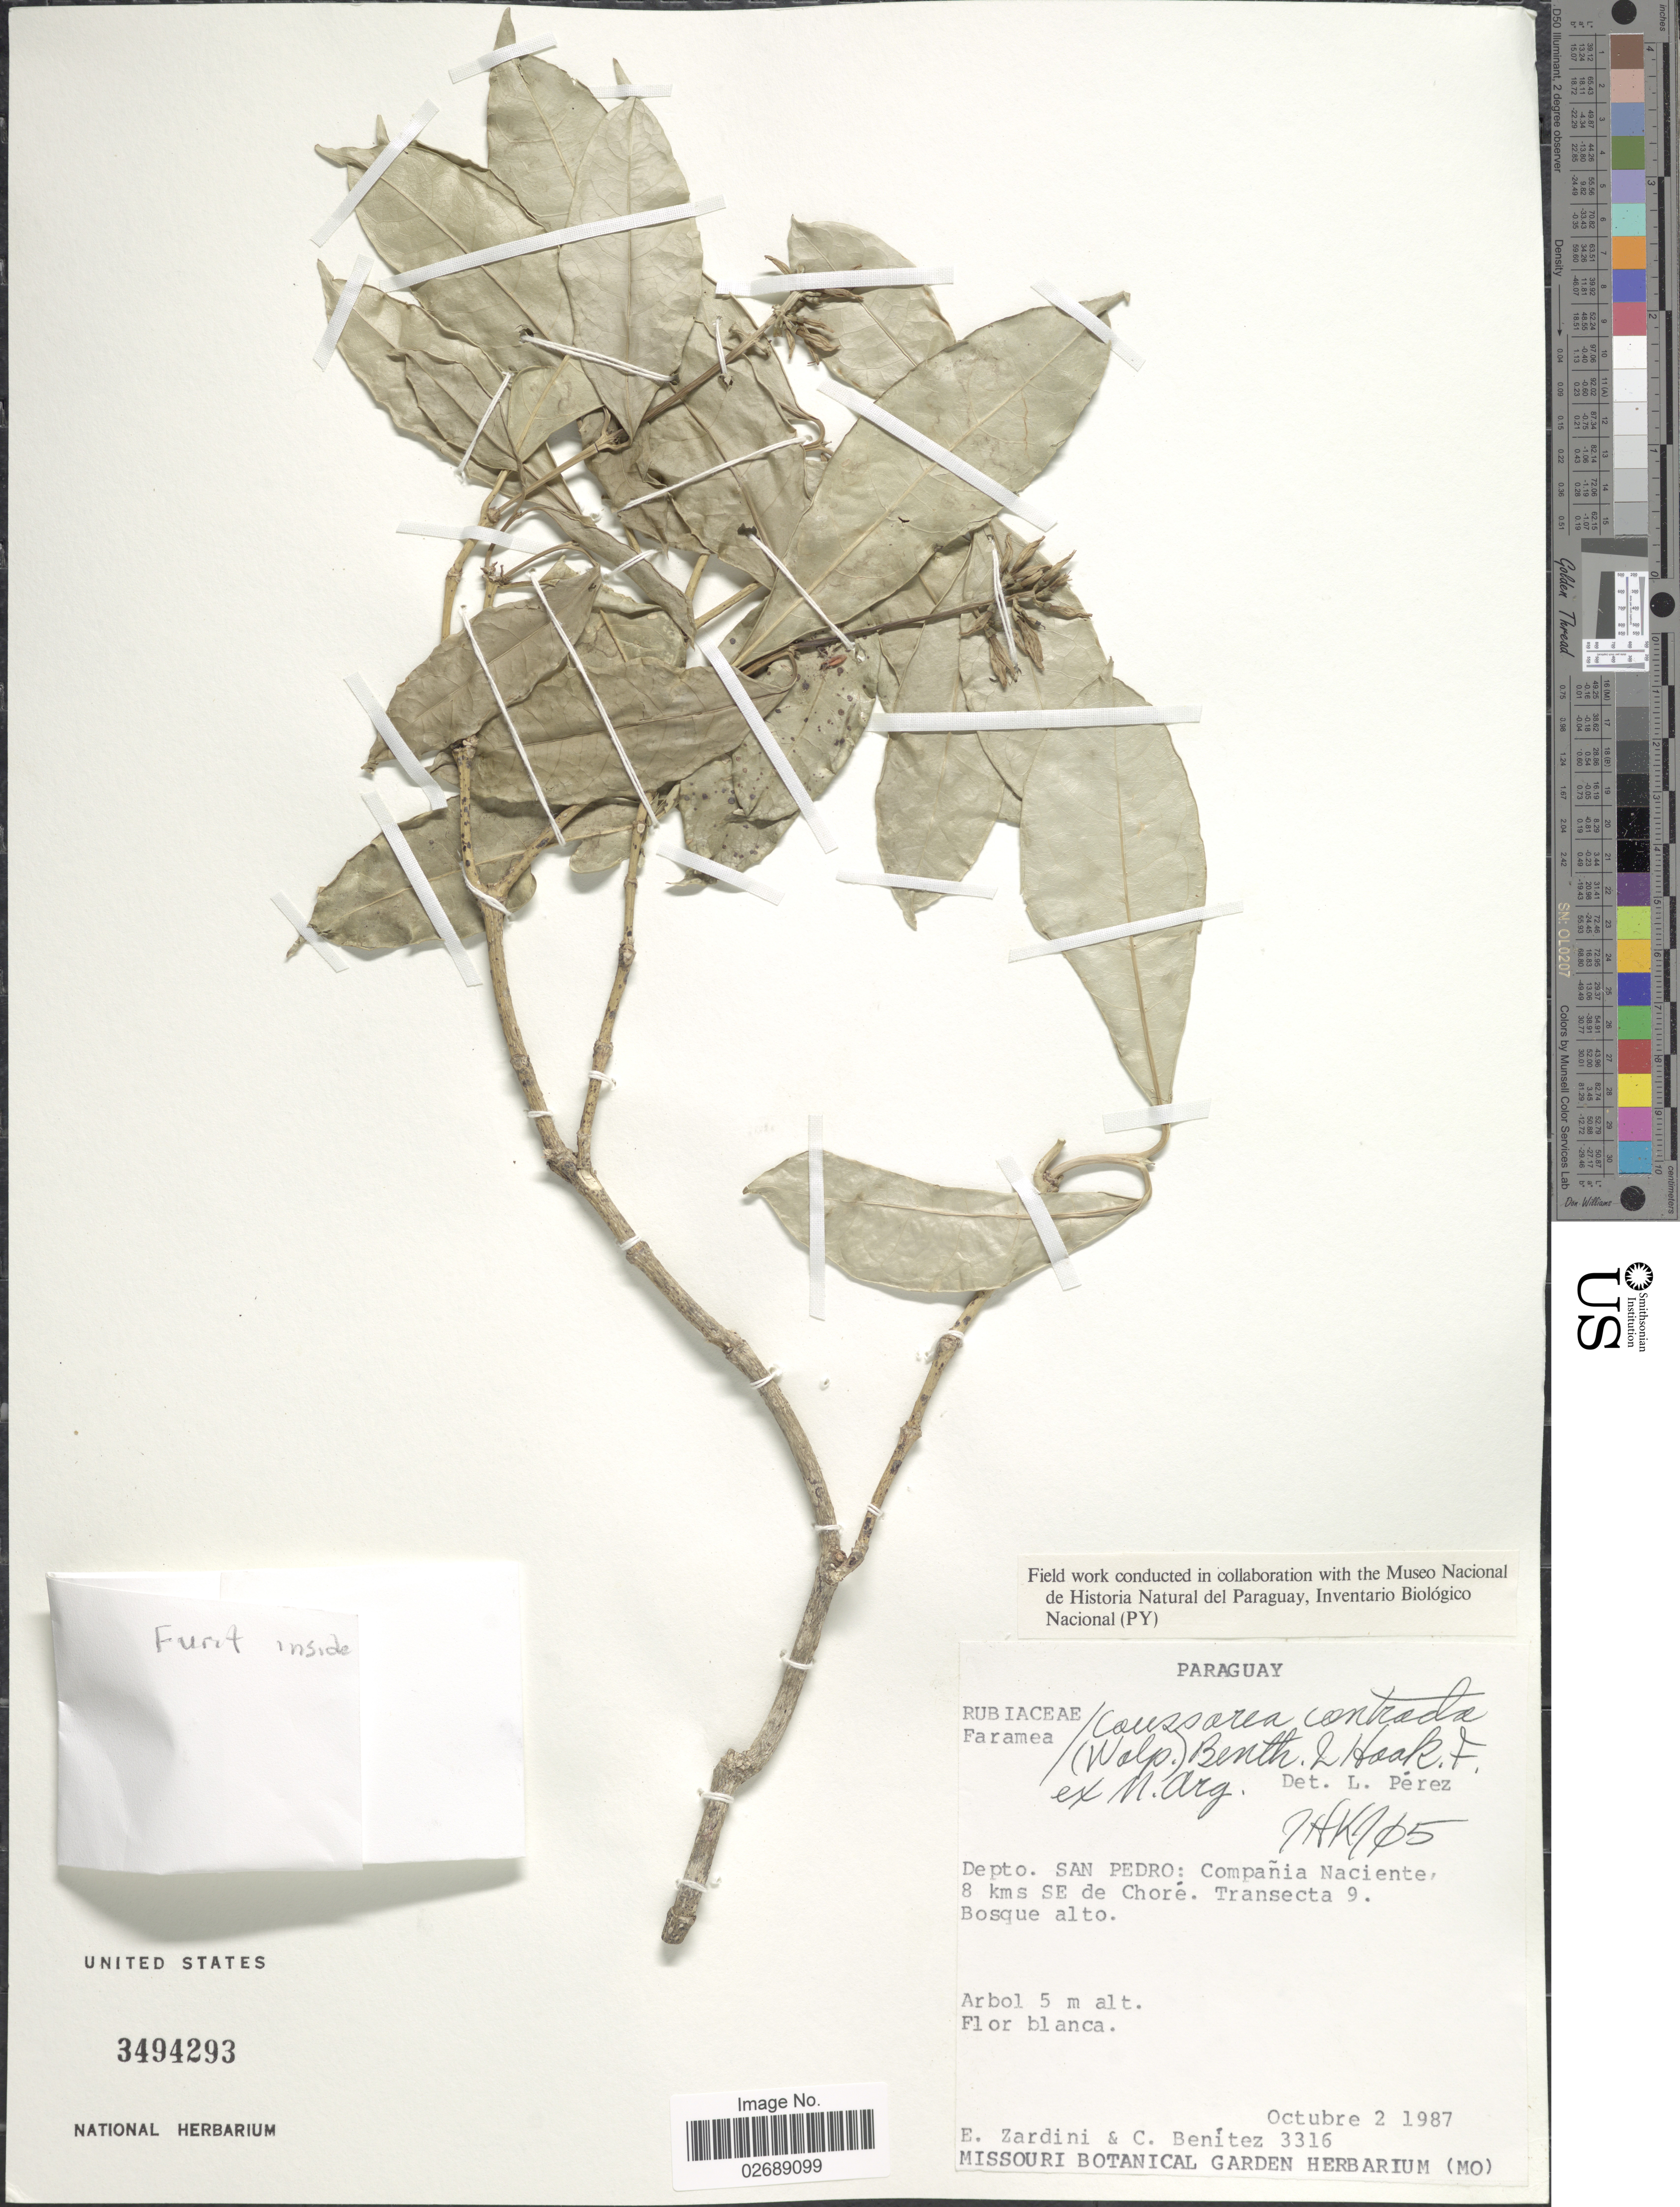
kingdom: Plantae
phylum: Tracheophyta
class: Magnoliopsida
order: Gentianales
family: Rubiaceae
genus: Coussarea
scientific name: Coussarea contracta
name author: (Walp.) Benth. & Hook. f. ex Müll. Arg.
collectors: E. M. Zardini & C. E. Benítez de Rojas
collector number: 3316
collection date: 1987-10-02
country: Paraguay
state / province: San Pedro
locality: Compania Naciente, 8 kms SE de Chore. Transecta 9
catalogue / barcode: US 3494293